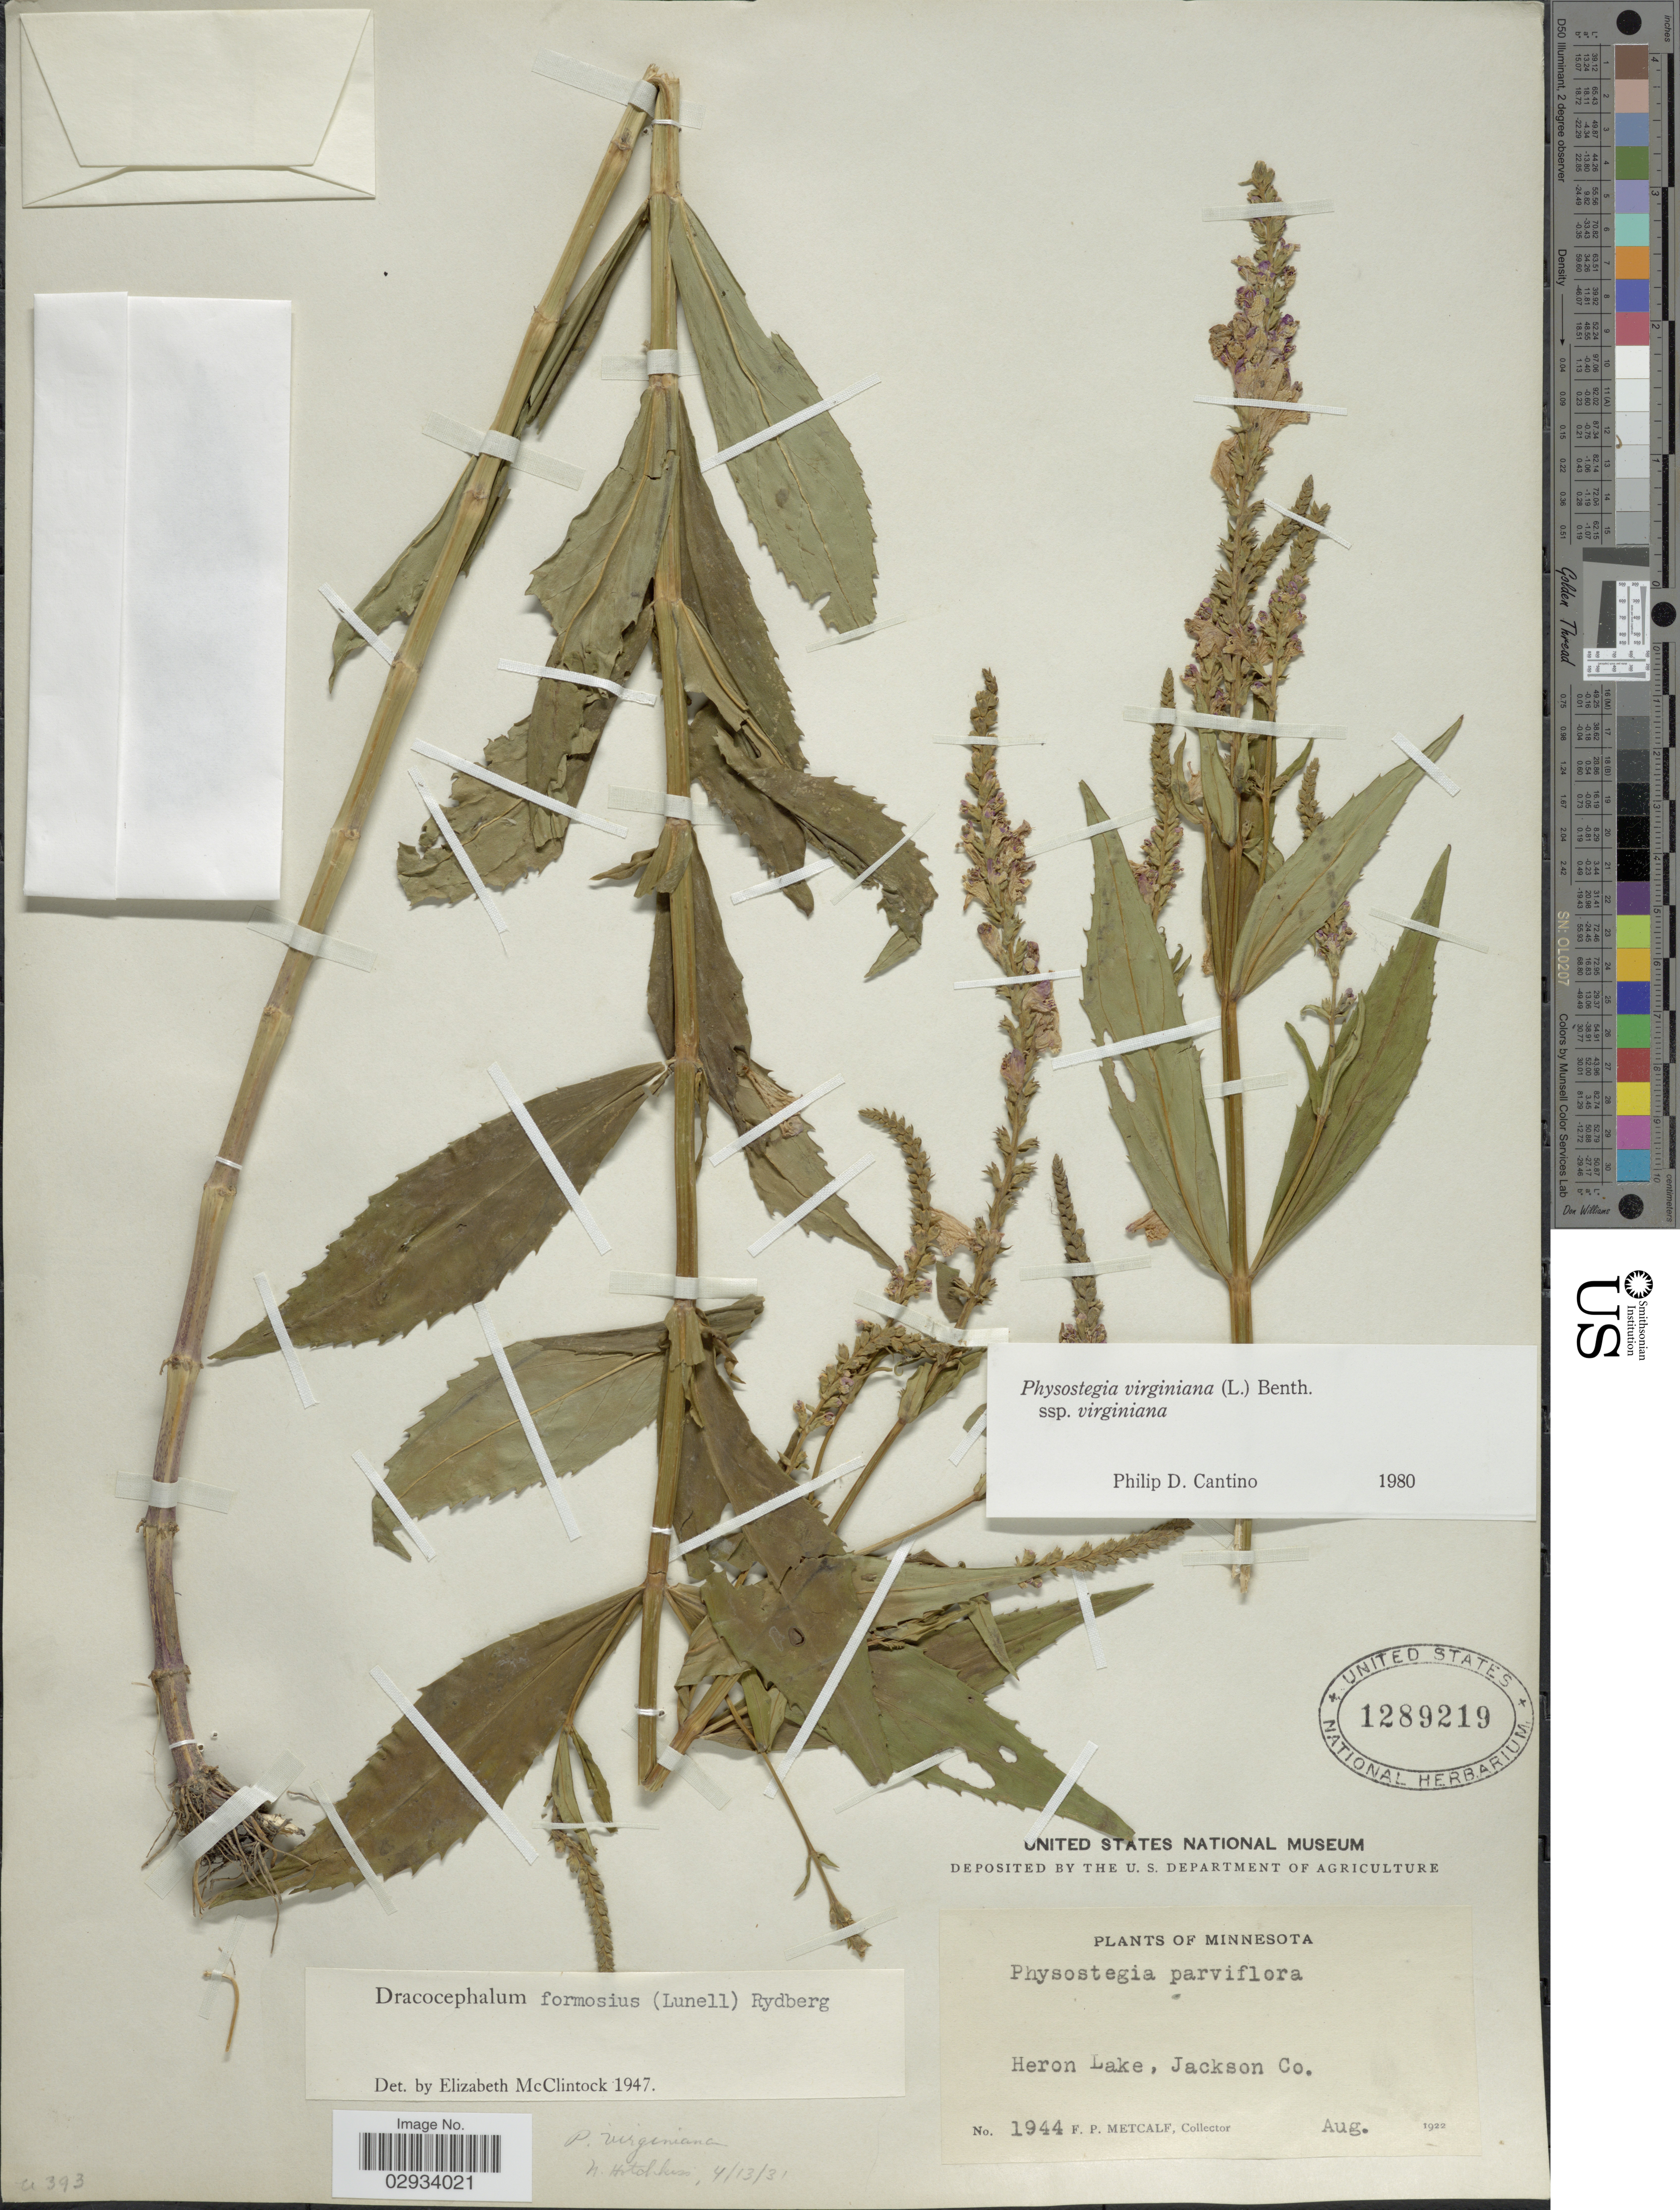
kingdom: Plantae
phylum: Tracheophyta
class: Magnoliopsida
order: Lamiales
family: Lamiaceae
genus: Physostegia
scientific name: Physostegia virginiana subsp. virginiana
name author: (L.) Benth.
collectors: F. Metcalf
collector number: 1944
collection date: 1922-08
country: United States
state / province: Minnesota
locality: Heron Lake, Jackson Co.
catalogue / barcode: US 1289219